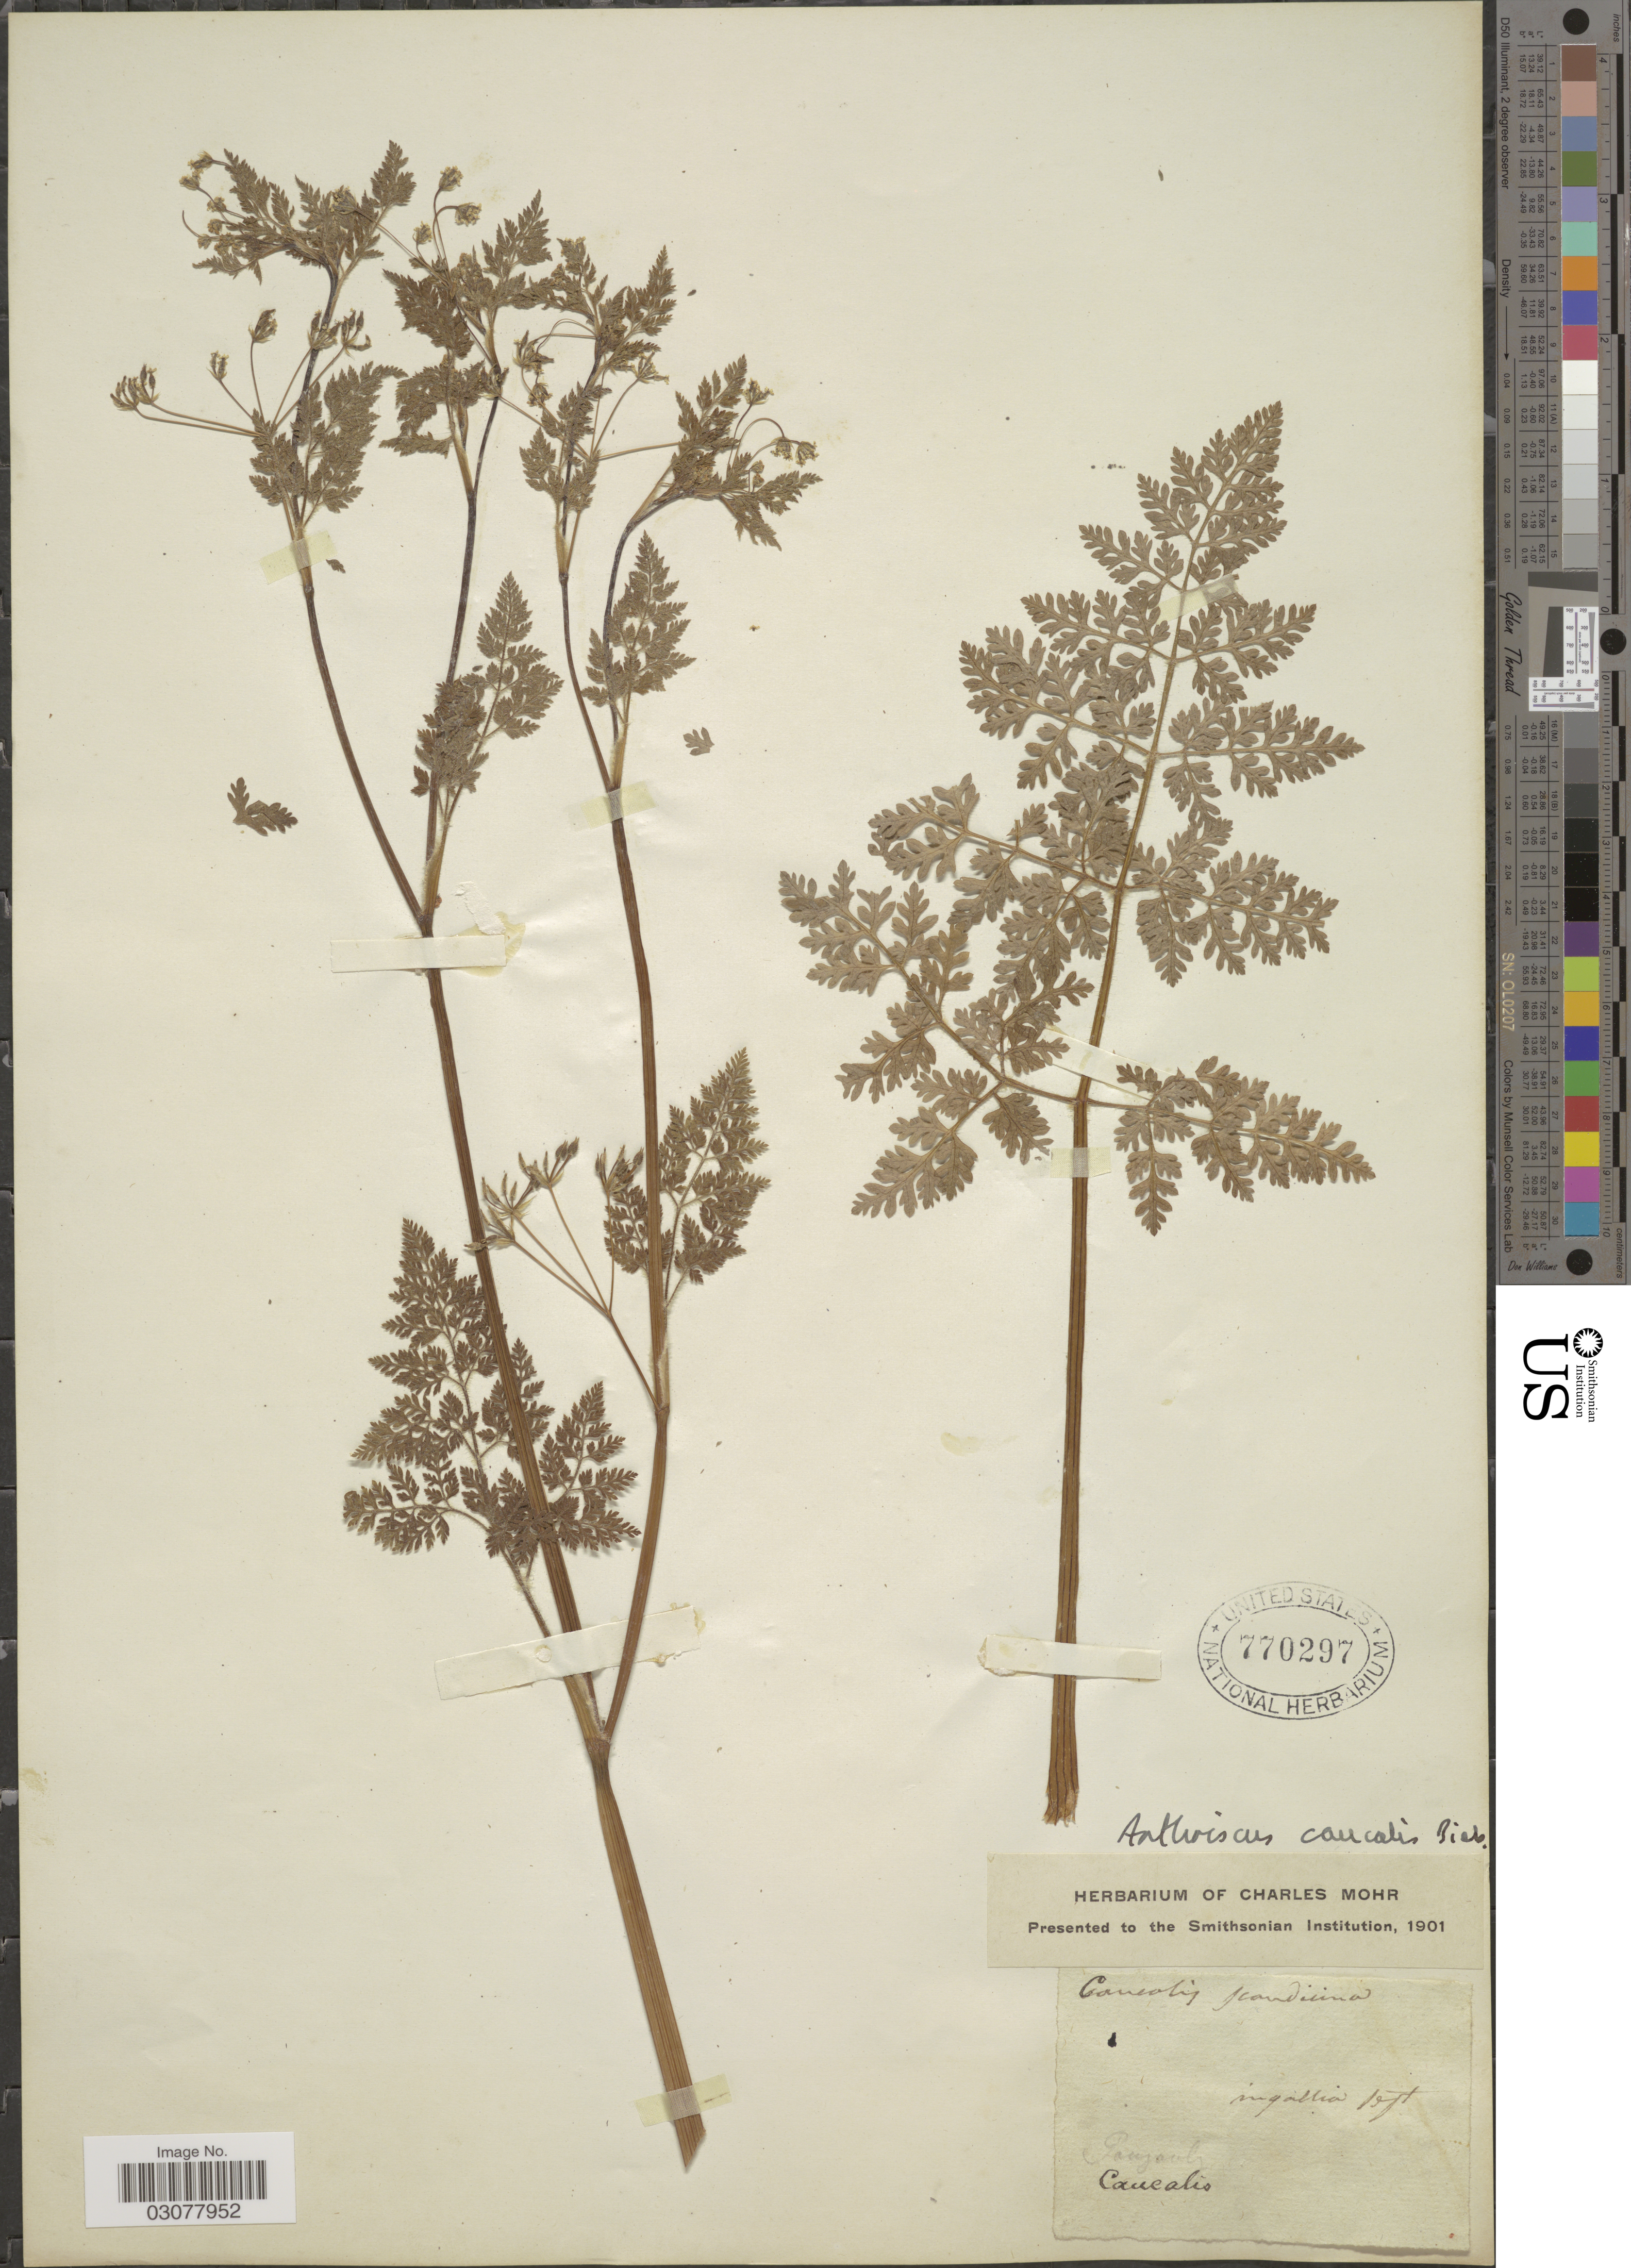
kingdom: Plantae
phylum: Tracheophyta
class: Magnoliopsida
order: Apiales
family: Apiaceae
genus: Anthriscus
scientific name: Anthriscus caucalis var. caucalis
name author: M. Bieb.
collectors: ex herb. Charles Mohr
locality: Caucalis.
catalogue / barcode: US 770297